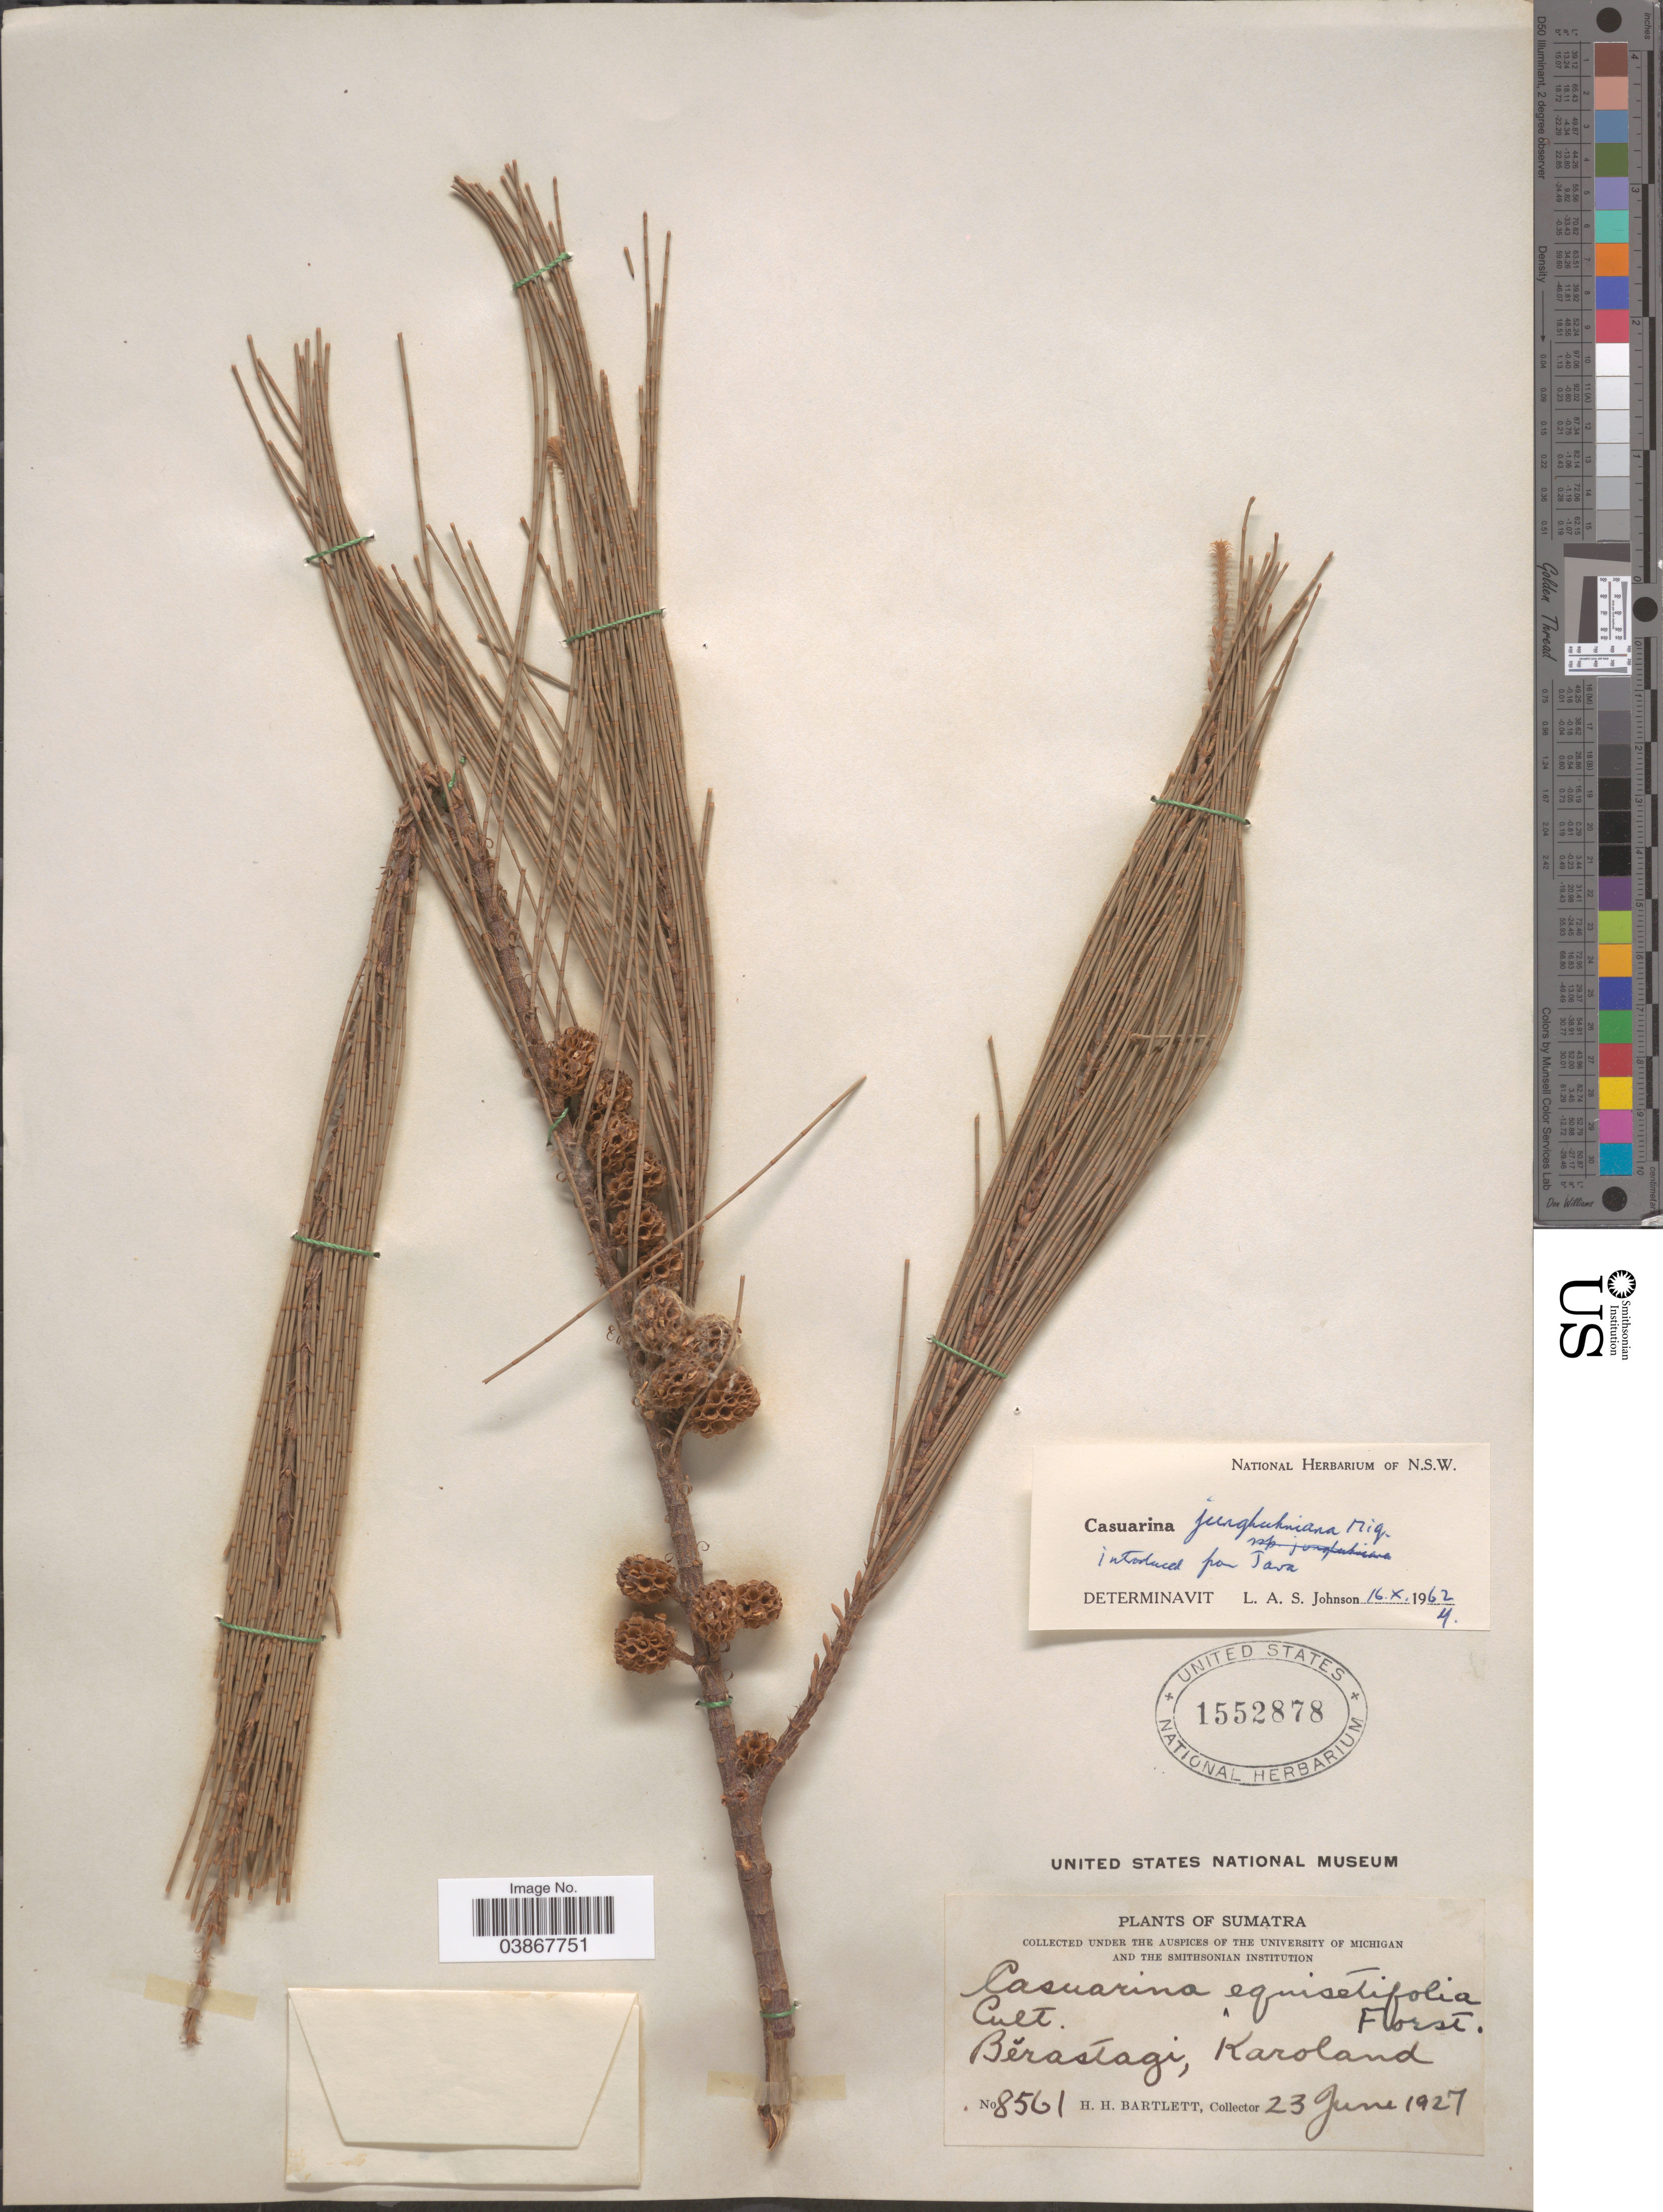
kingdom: Plantae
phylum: Tracheophyta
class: Magnoliopsida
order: Fagales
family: Casuarinaceae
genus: Casuarina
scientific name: Casuarina junghuhniana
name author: Miq.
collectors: H. H. Bartlett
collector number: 8561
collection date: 1927-06-23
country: Indonesia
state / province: Sumatra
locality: Berastagi, Karoland.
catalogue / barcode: US 1552878